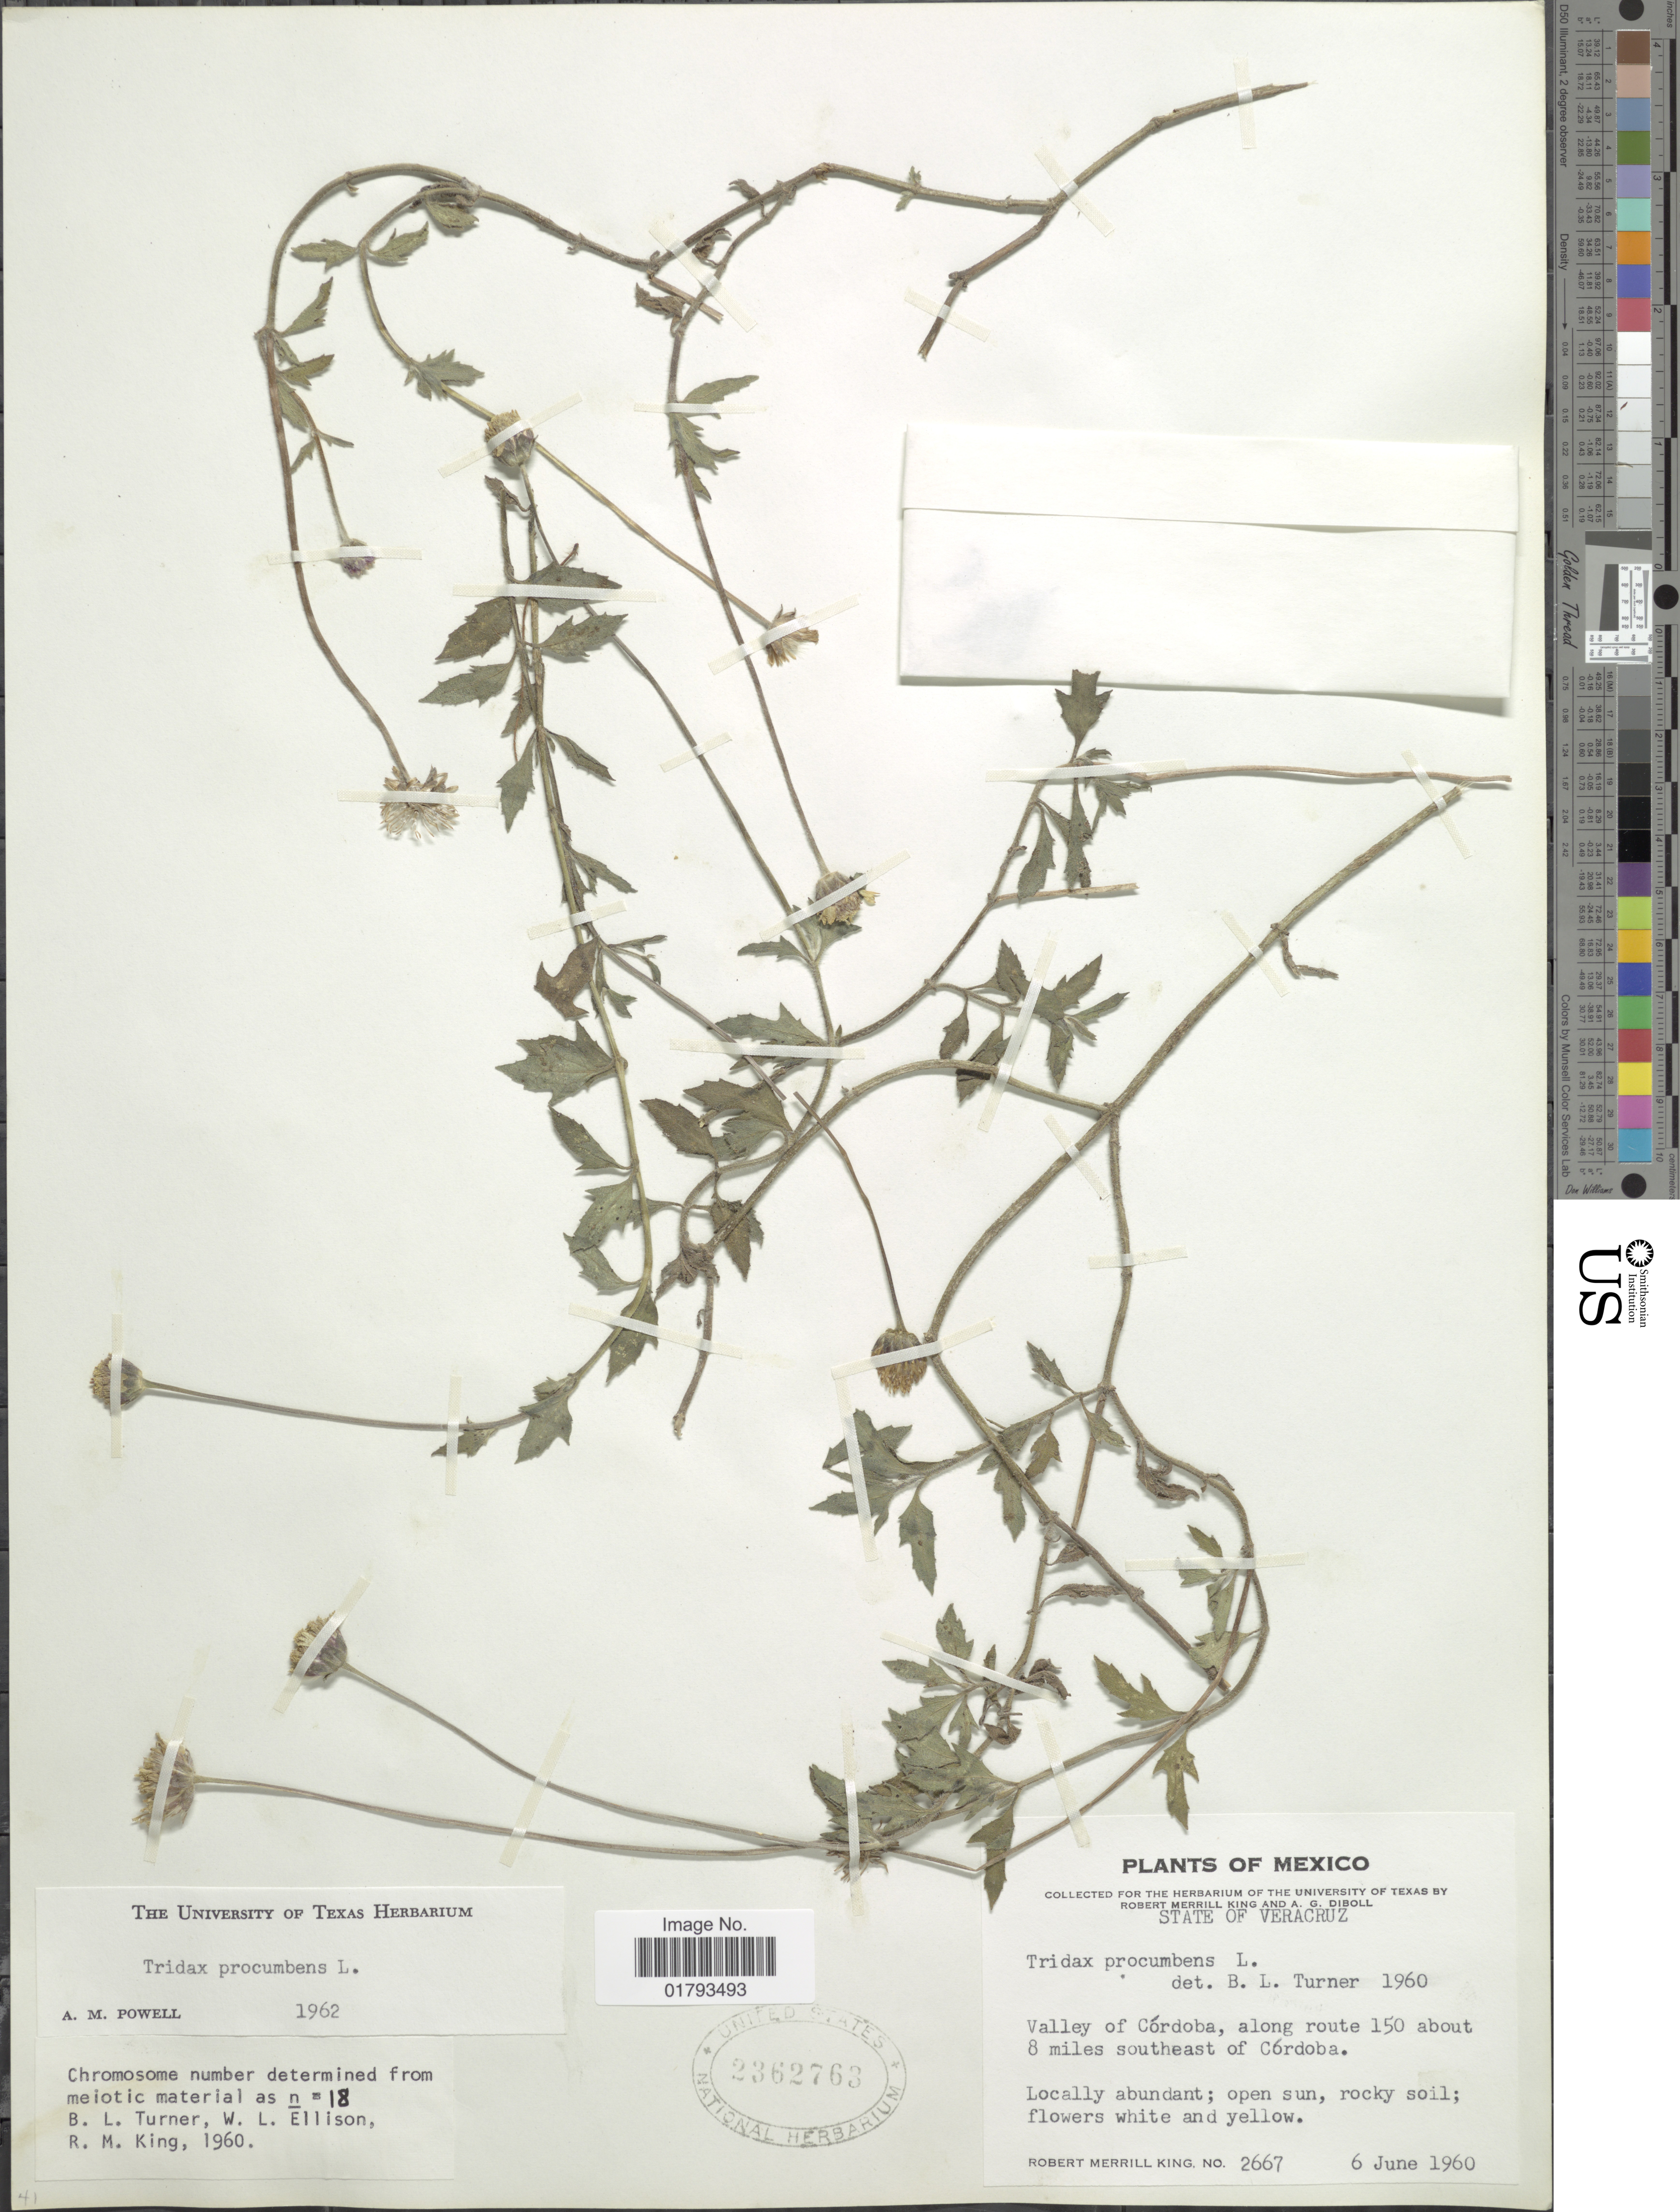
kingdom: Plantae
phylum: Tracheophyta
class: Magnoliopsida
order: Asterales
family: Asteraceae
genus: Tridax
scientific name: Tridax procumbens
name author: L.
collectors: R. M. King & A. Diboll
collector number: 2667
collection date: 1960-06-06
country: Mexico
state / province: Veracruz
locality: Mexico, State of Veracruz. Valley of Cordoba, along route 150 about 8 miles southeast of Cordoba.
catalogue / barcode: US 2362763